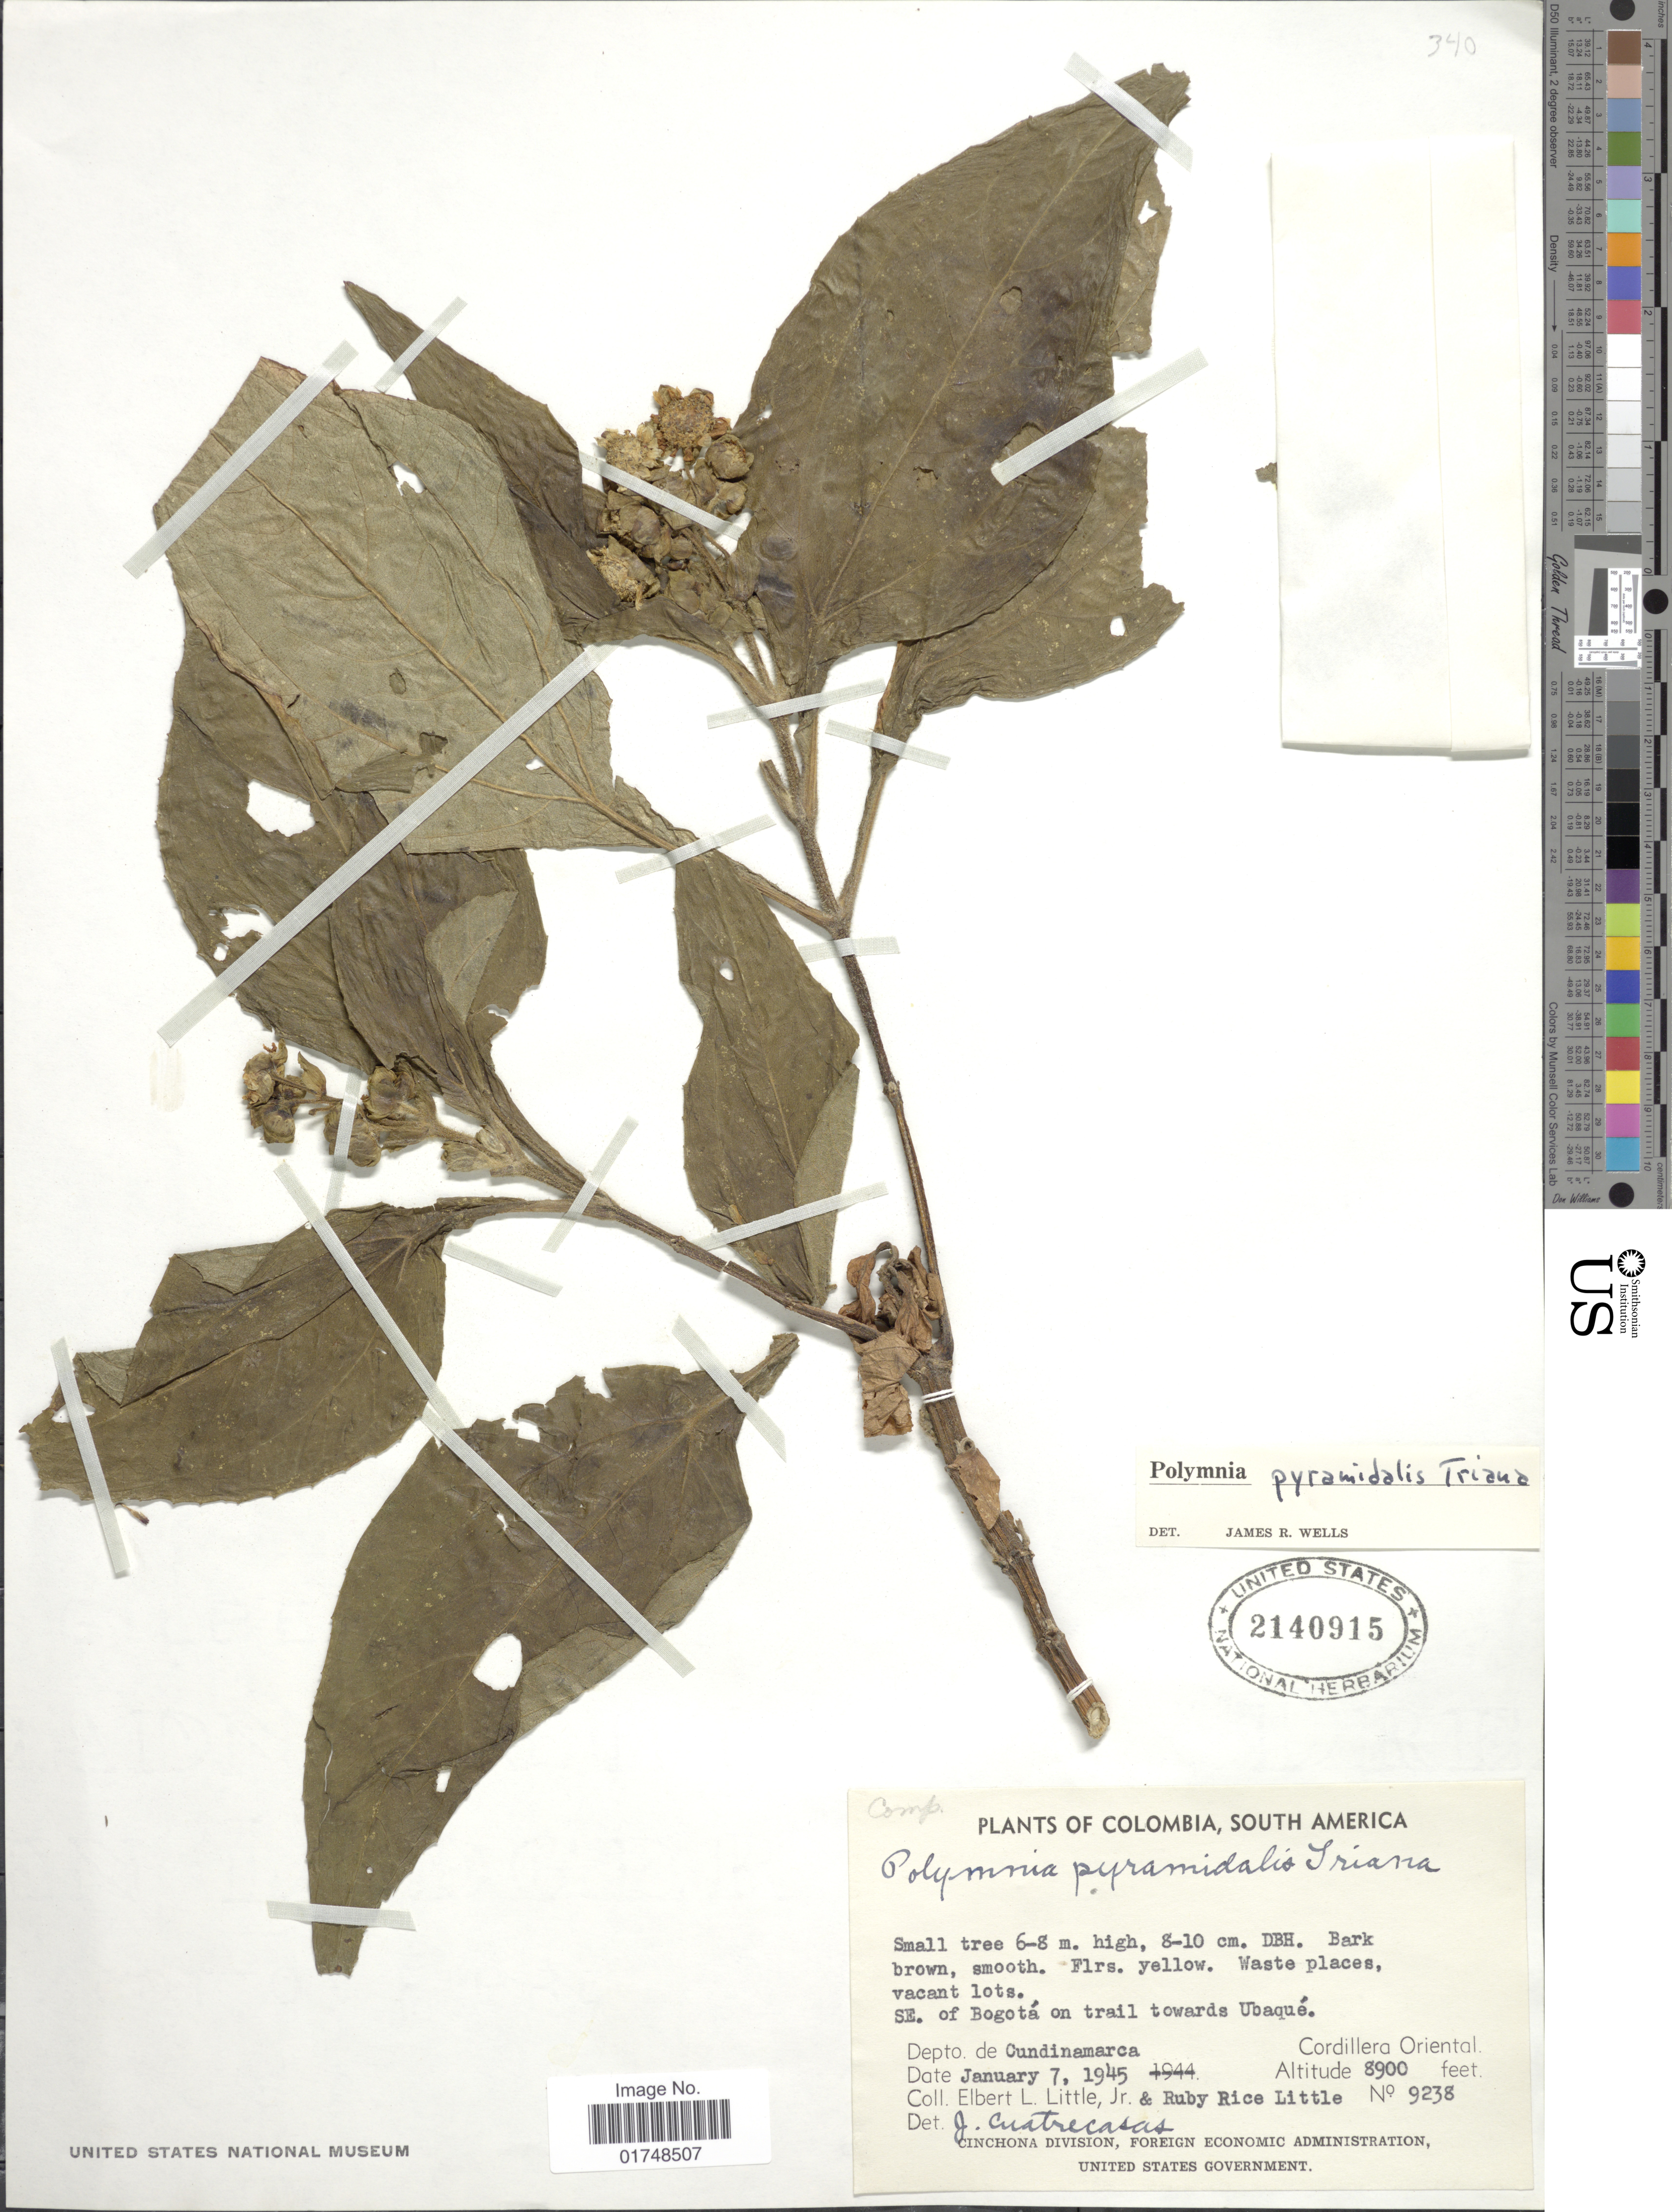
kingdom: Plantae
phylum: Tracheophyta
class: Magnoliopsida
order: Asterales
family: Asteraceae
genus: Smallanthus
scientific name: Smallanthus pyramidalis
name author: (Triana) H. Rob.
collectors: E. L. Little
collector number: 9238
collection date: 1945-01-07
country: Colombia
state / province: Cundinamarca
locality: Depto. de Cundinamarca. Cordillera Oriental. SE. of Bogota on trail towards Ubaque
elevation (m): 2713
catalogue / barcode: US 2140915